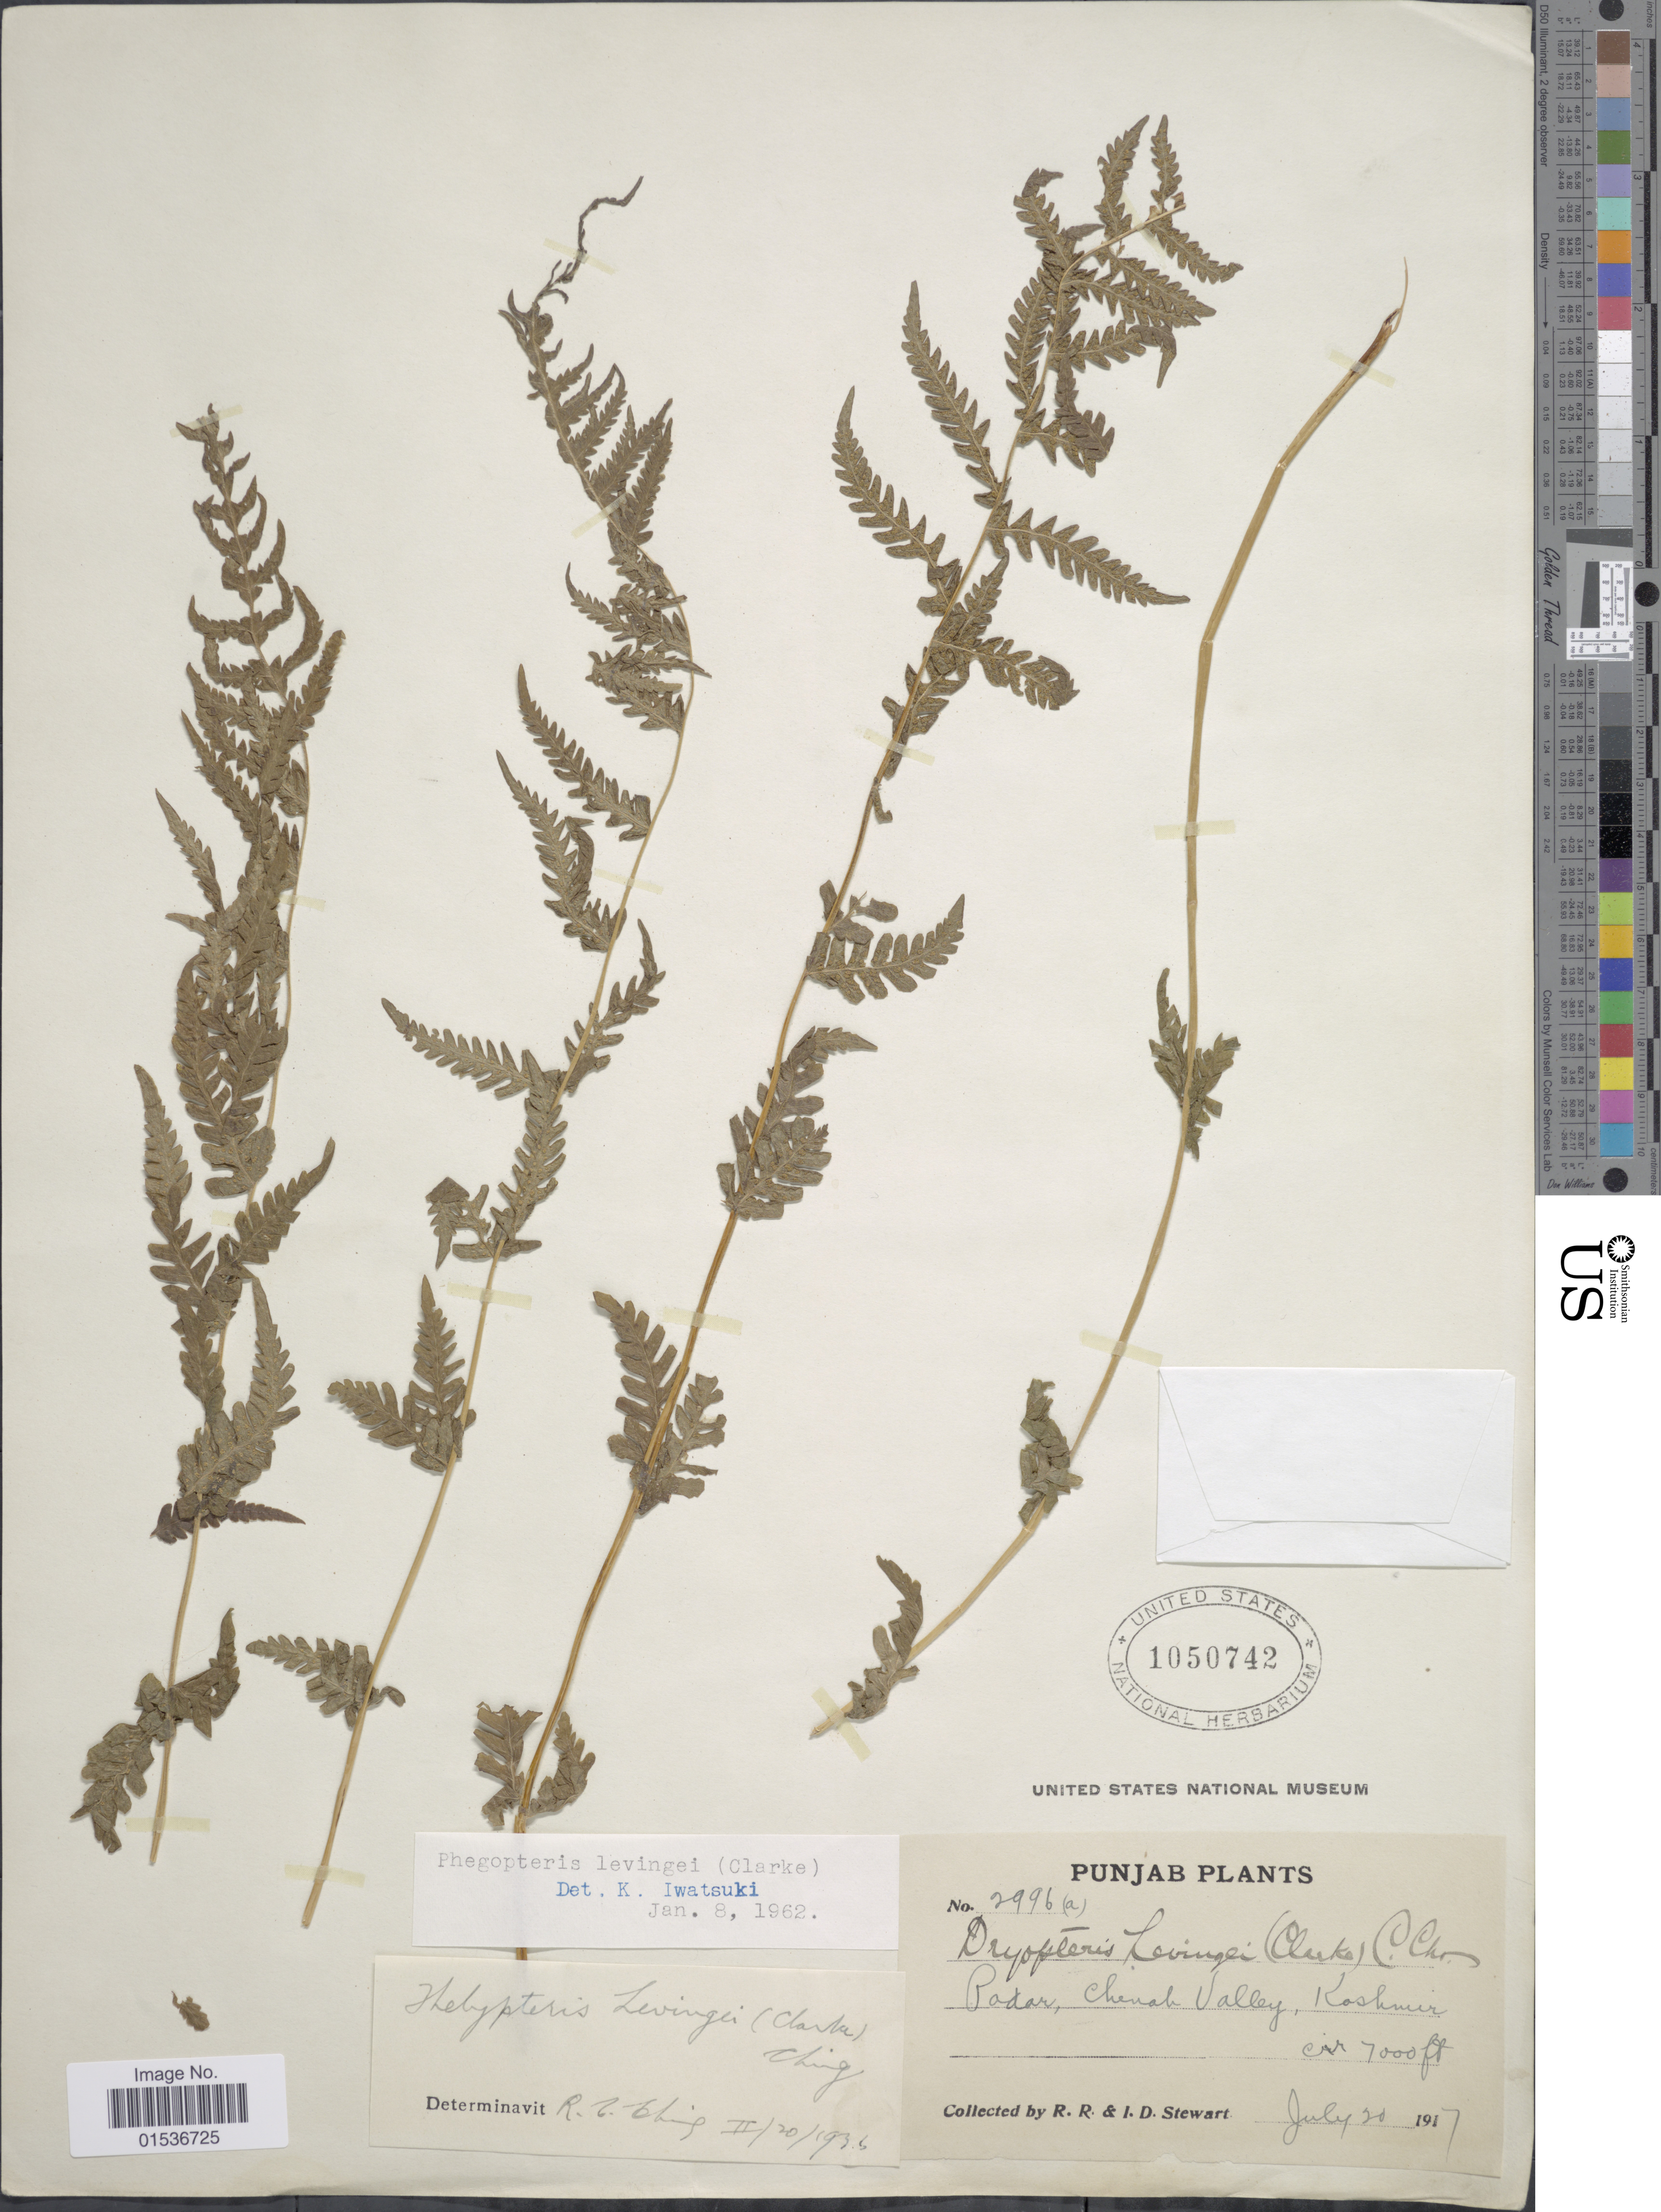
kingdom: Plantae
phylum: Tracheophyta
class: Polypodiopsida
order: Polypodiales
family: Thelypteridaceae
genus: Pseudophegopteris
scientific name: Pseudophegopteris levingei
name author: (C.B. Clarke) Ching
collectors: R. R. Stewart & I. Stewart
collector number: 2996a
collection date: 1917-07-20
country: India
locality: Punjab, Podar, Chenab Valley, Kashmir.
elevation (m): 2134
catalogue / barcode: US 1050742